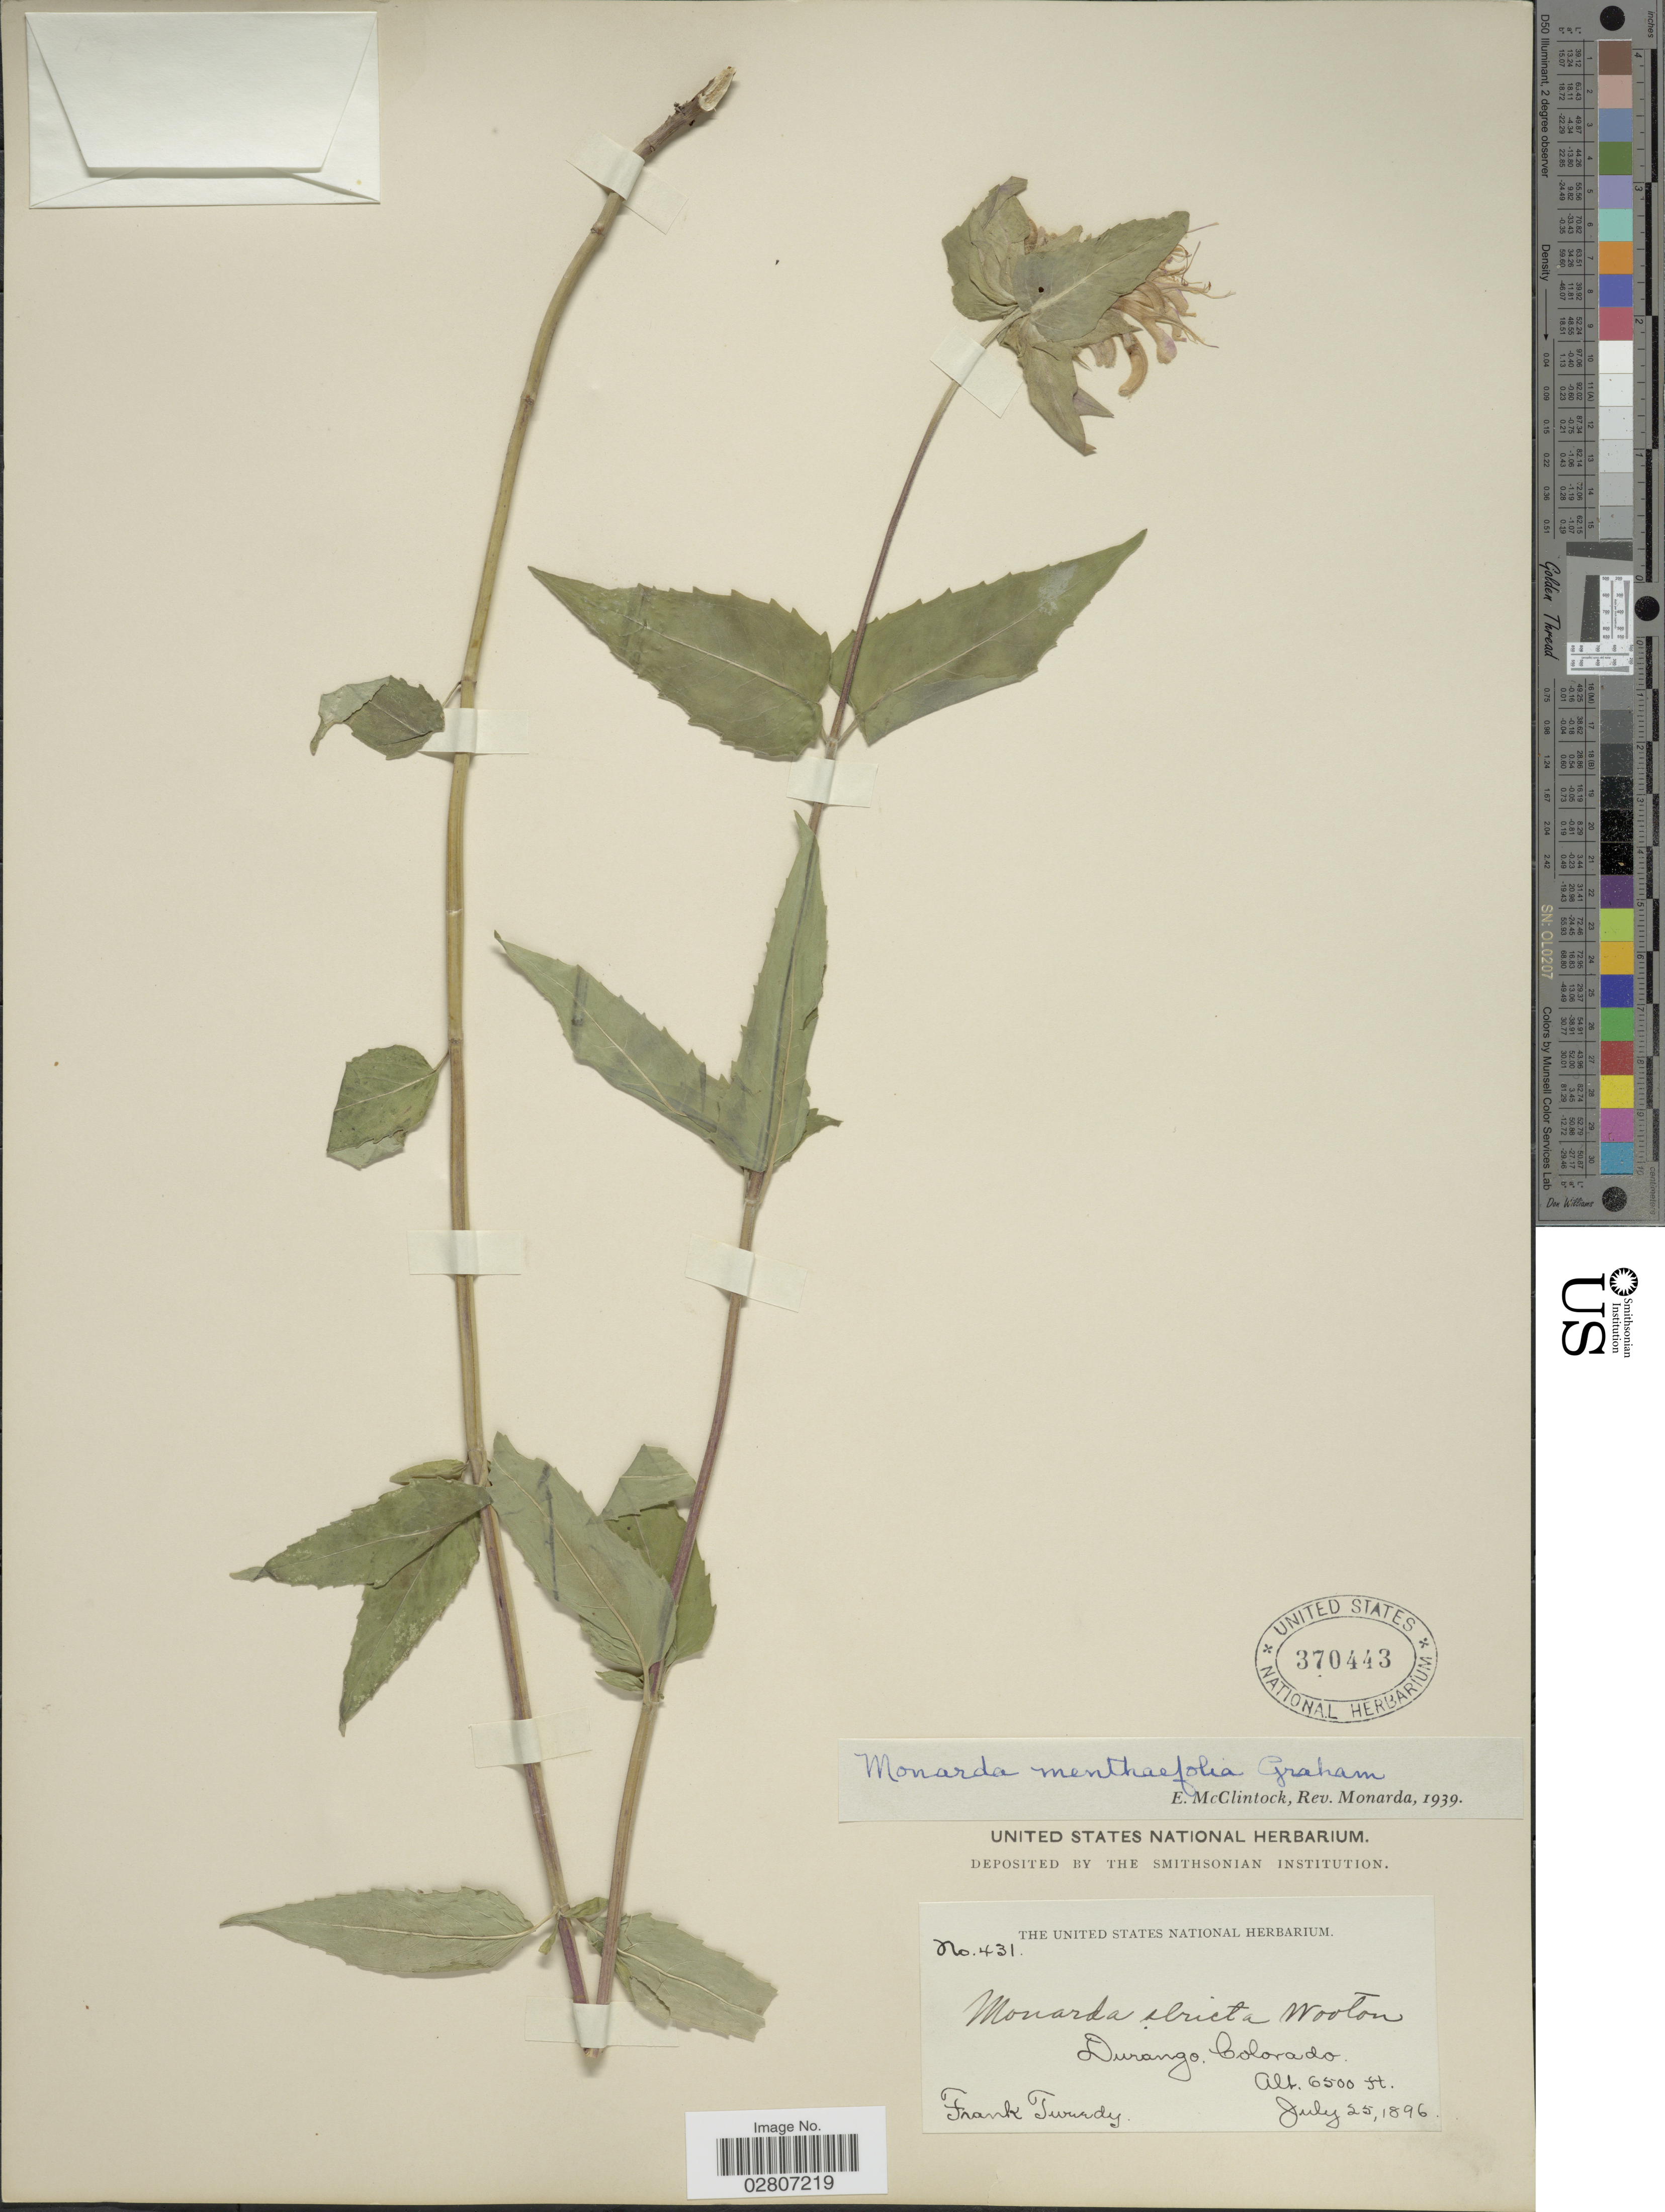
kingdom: Plantae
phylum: Tracheophyta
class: Magnoliopsida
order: Lamiales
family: Lamiaceae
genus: Monarda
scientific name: Monarda fistulosa var. menthifolia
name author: (Graham) Fernald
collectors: F. Tweedy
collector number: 431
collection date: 1896-07-25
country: United States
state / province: Colorado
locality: Durango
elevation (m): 1981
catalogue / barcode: US 370443